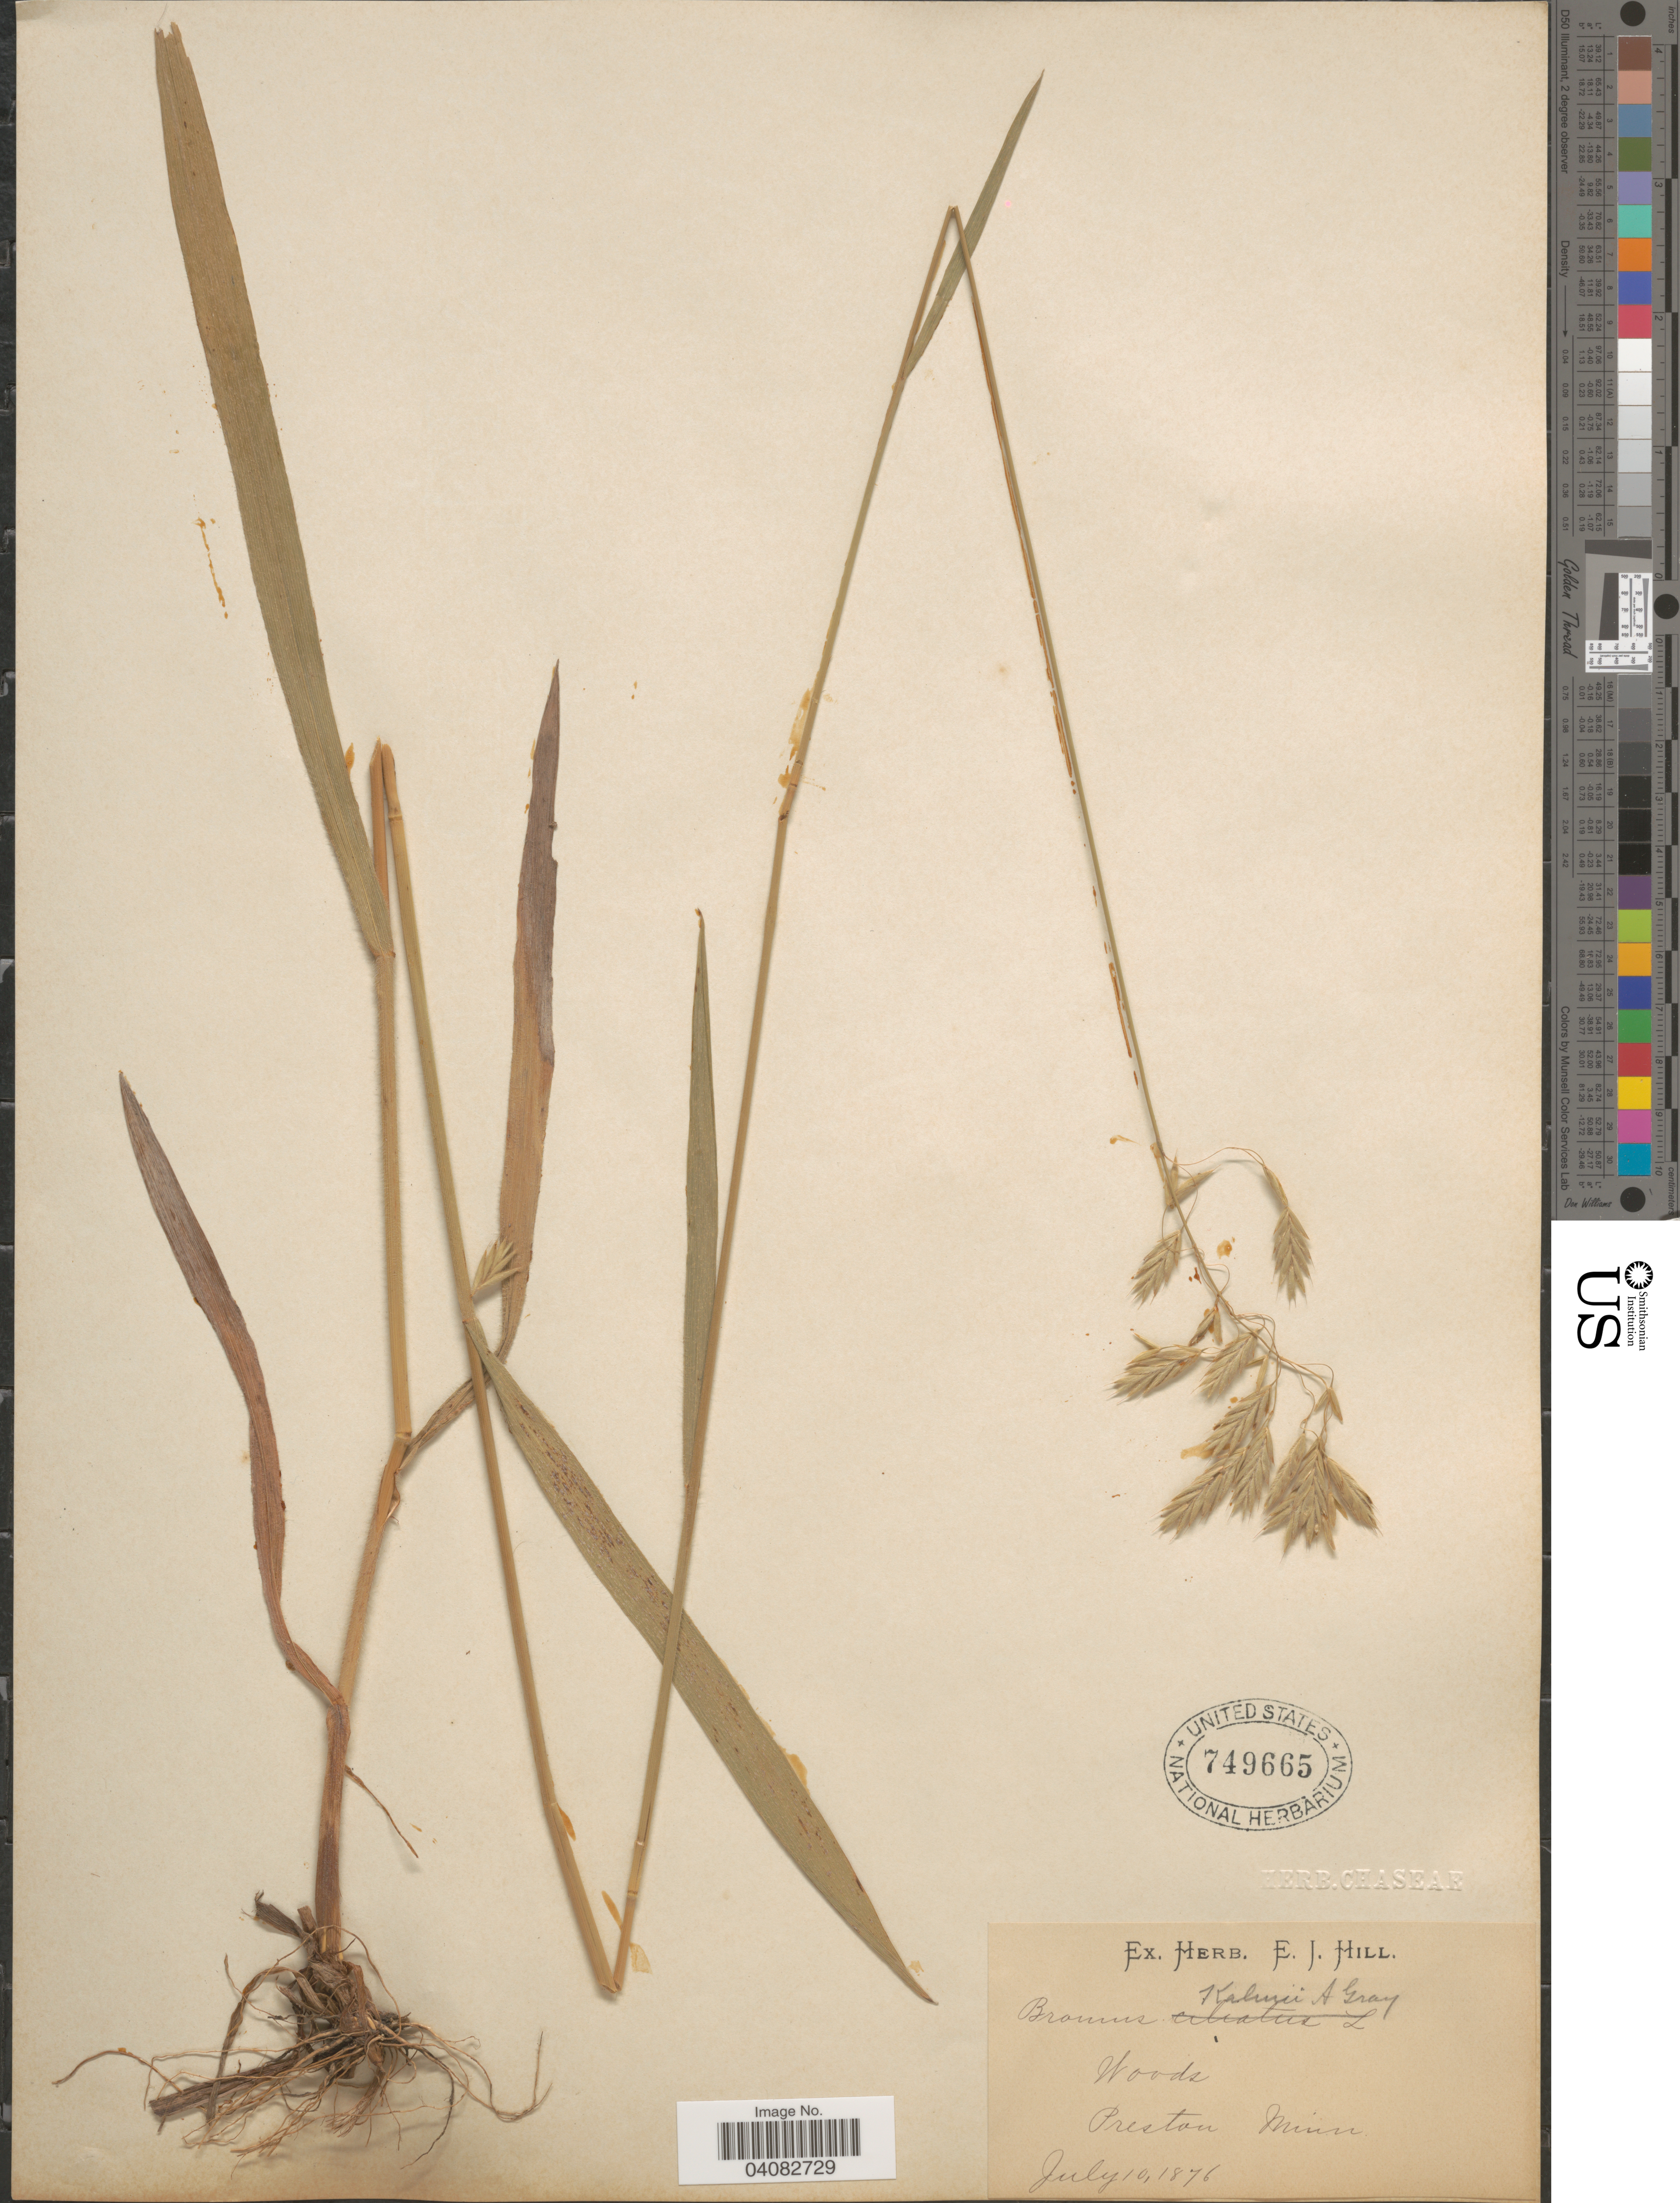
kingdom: Plantae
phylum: Tracheophyta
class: Liliopsida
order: Poales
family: Poaceae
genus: Bromus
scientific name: Bromus kalmii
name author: A. Gray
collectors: Ex herb. E. J. Hill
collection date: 1876-07-10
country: United States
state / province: Minnesota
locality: Preston.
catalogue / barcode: US 749665